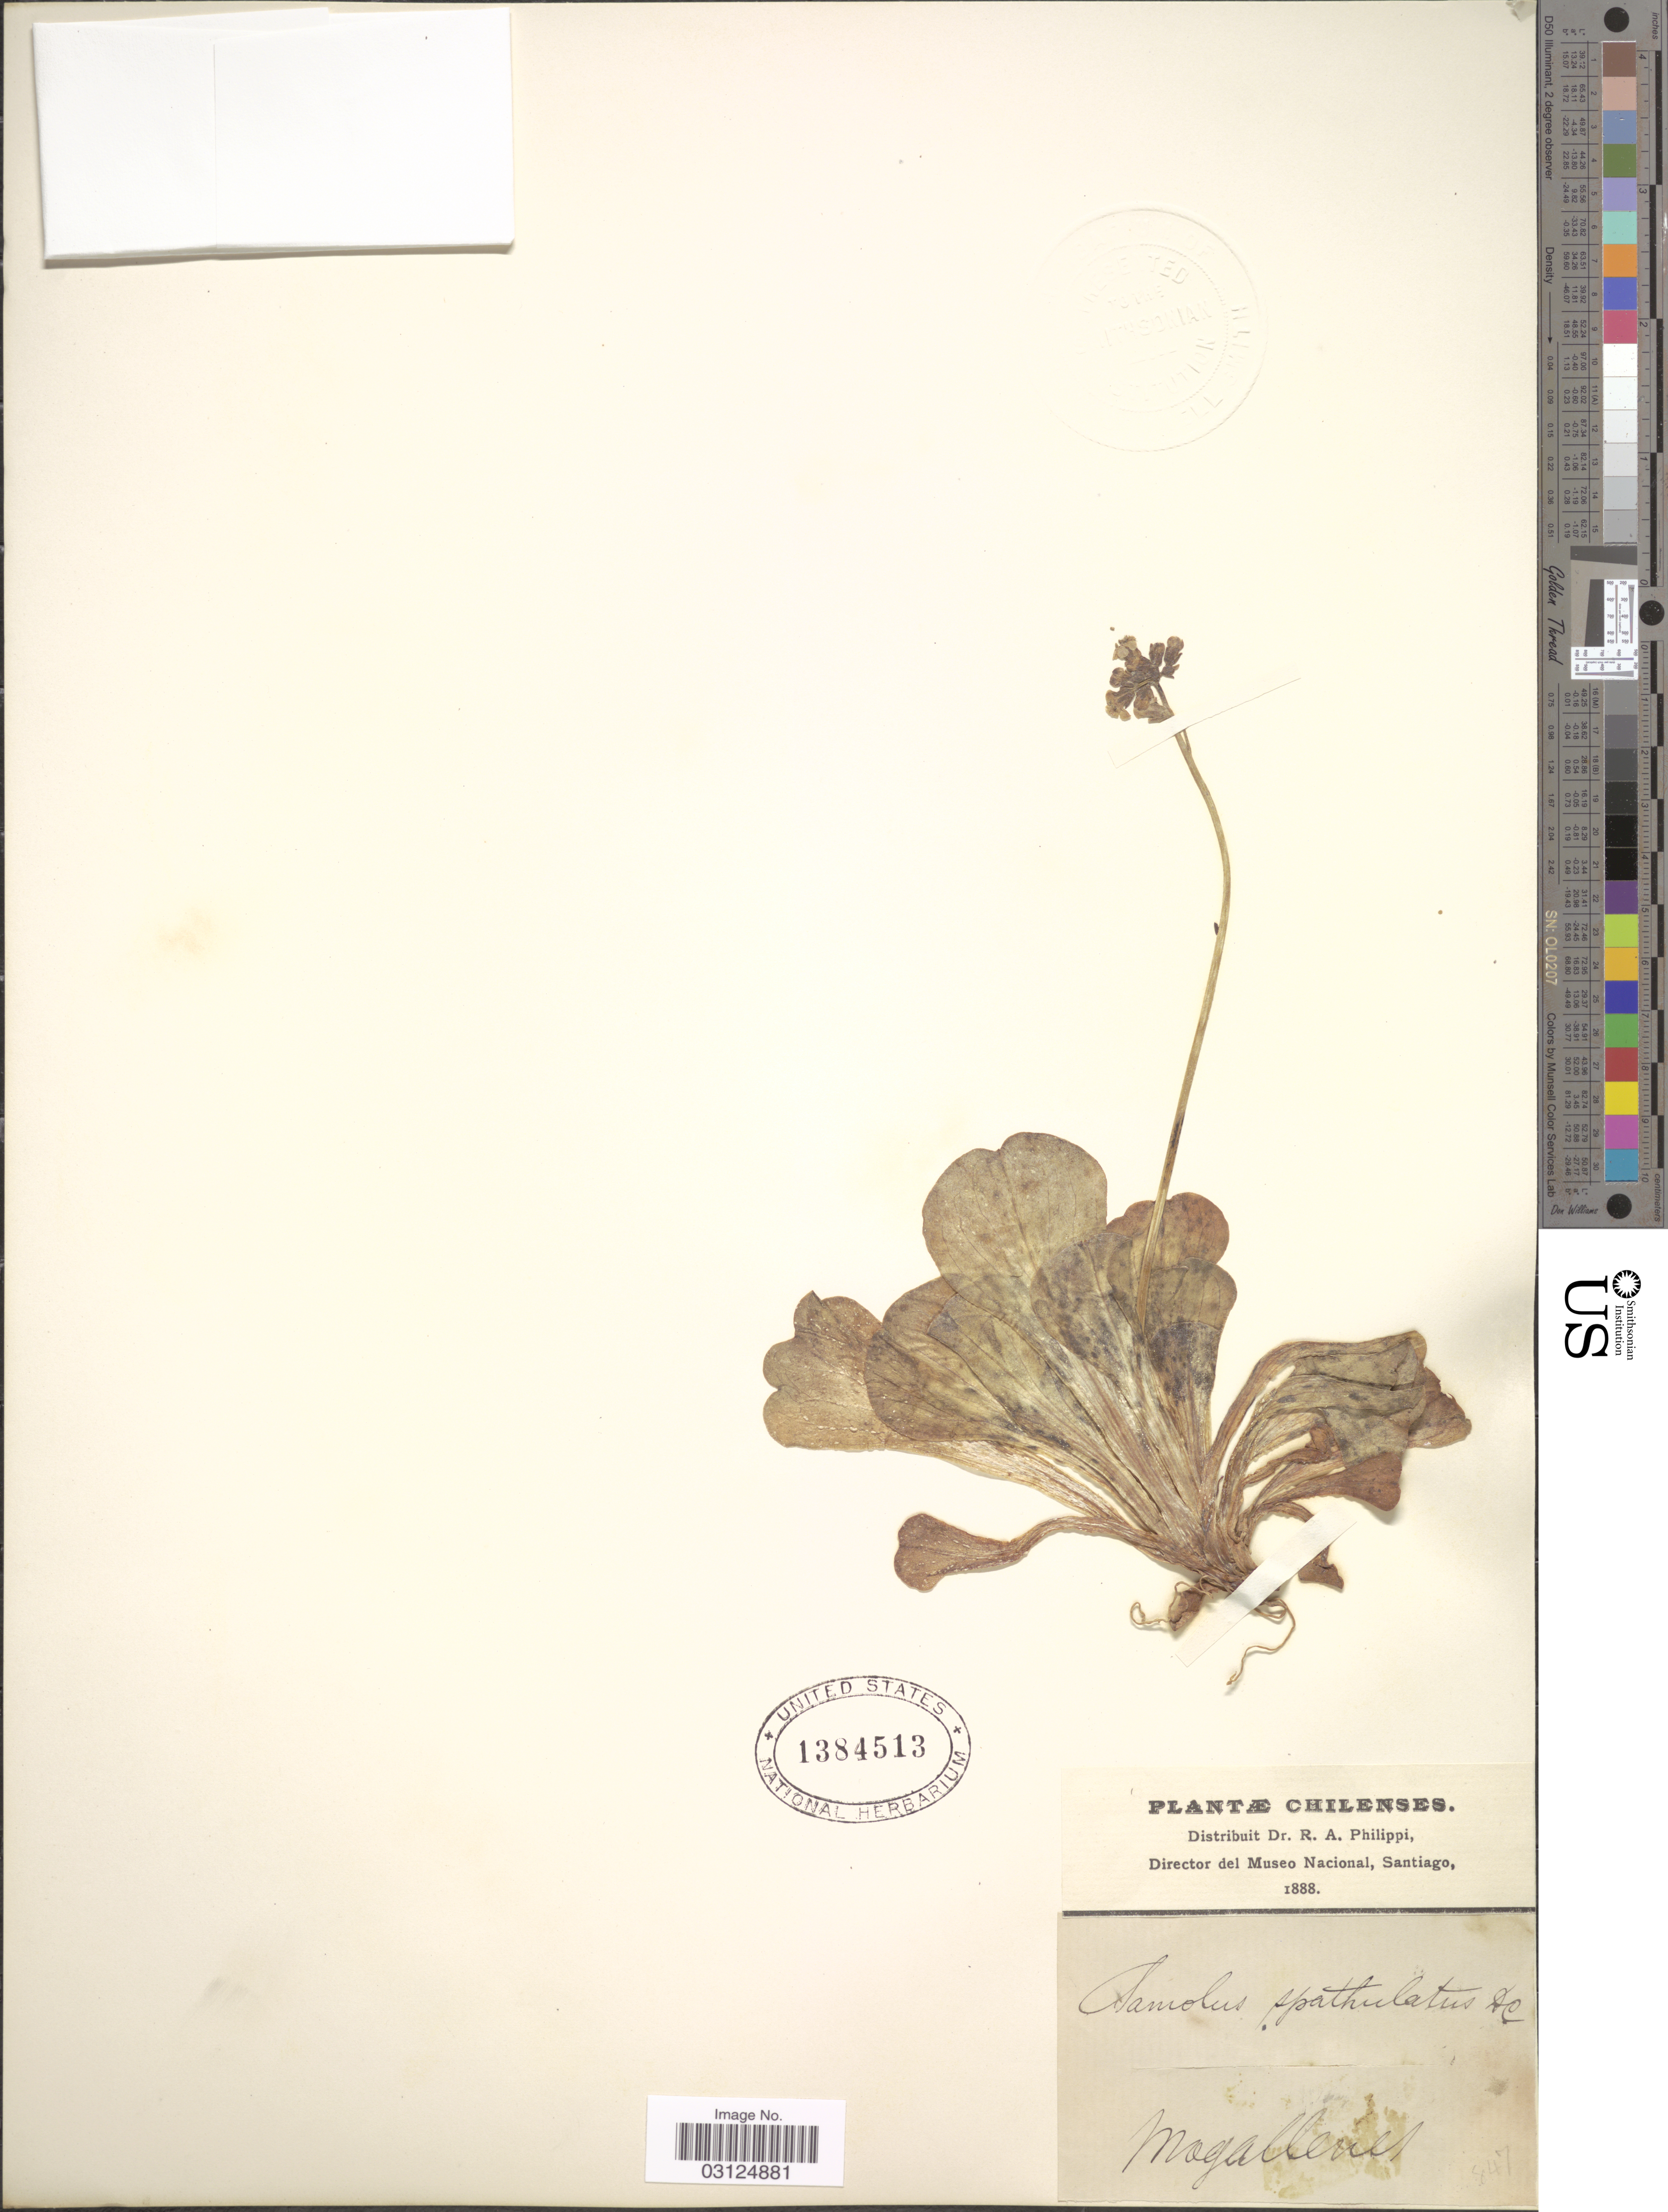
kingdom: Plantae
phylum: Tracheophyta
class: Magnoliopsida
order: Ericales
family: Primulaceae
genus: Samolus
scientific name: Samolus spathulatus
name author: (Cav.) Duby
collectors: ex. herb. R.A. Philippi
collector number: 447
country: Chile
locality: Magellenes.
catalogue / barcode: US 1384513